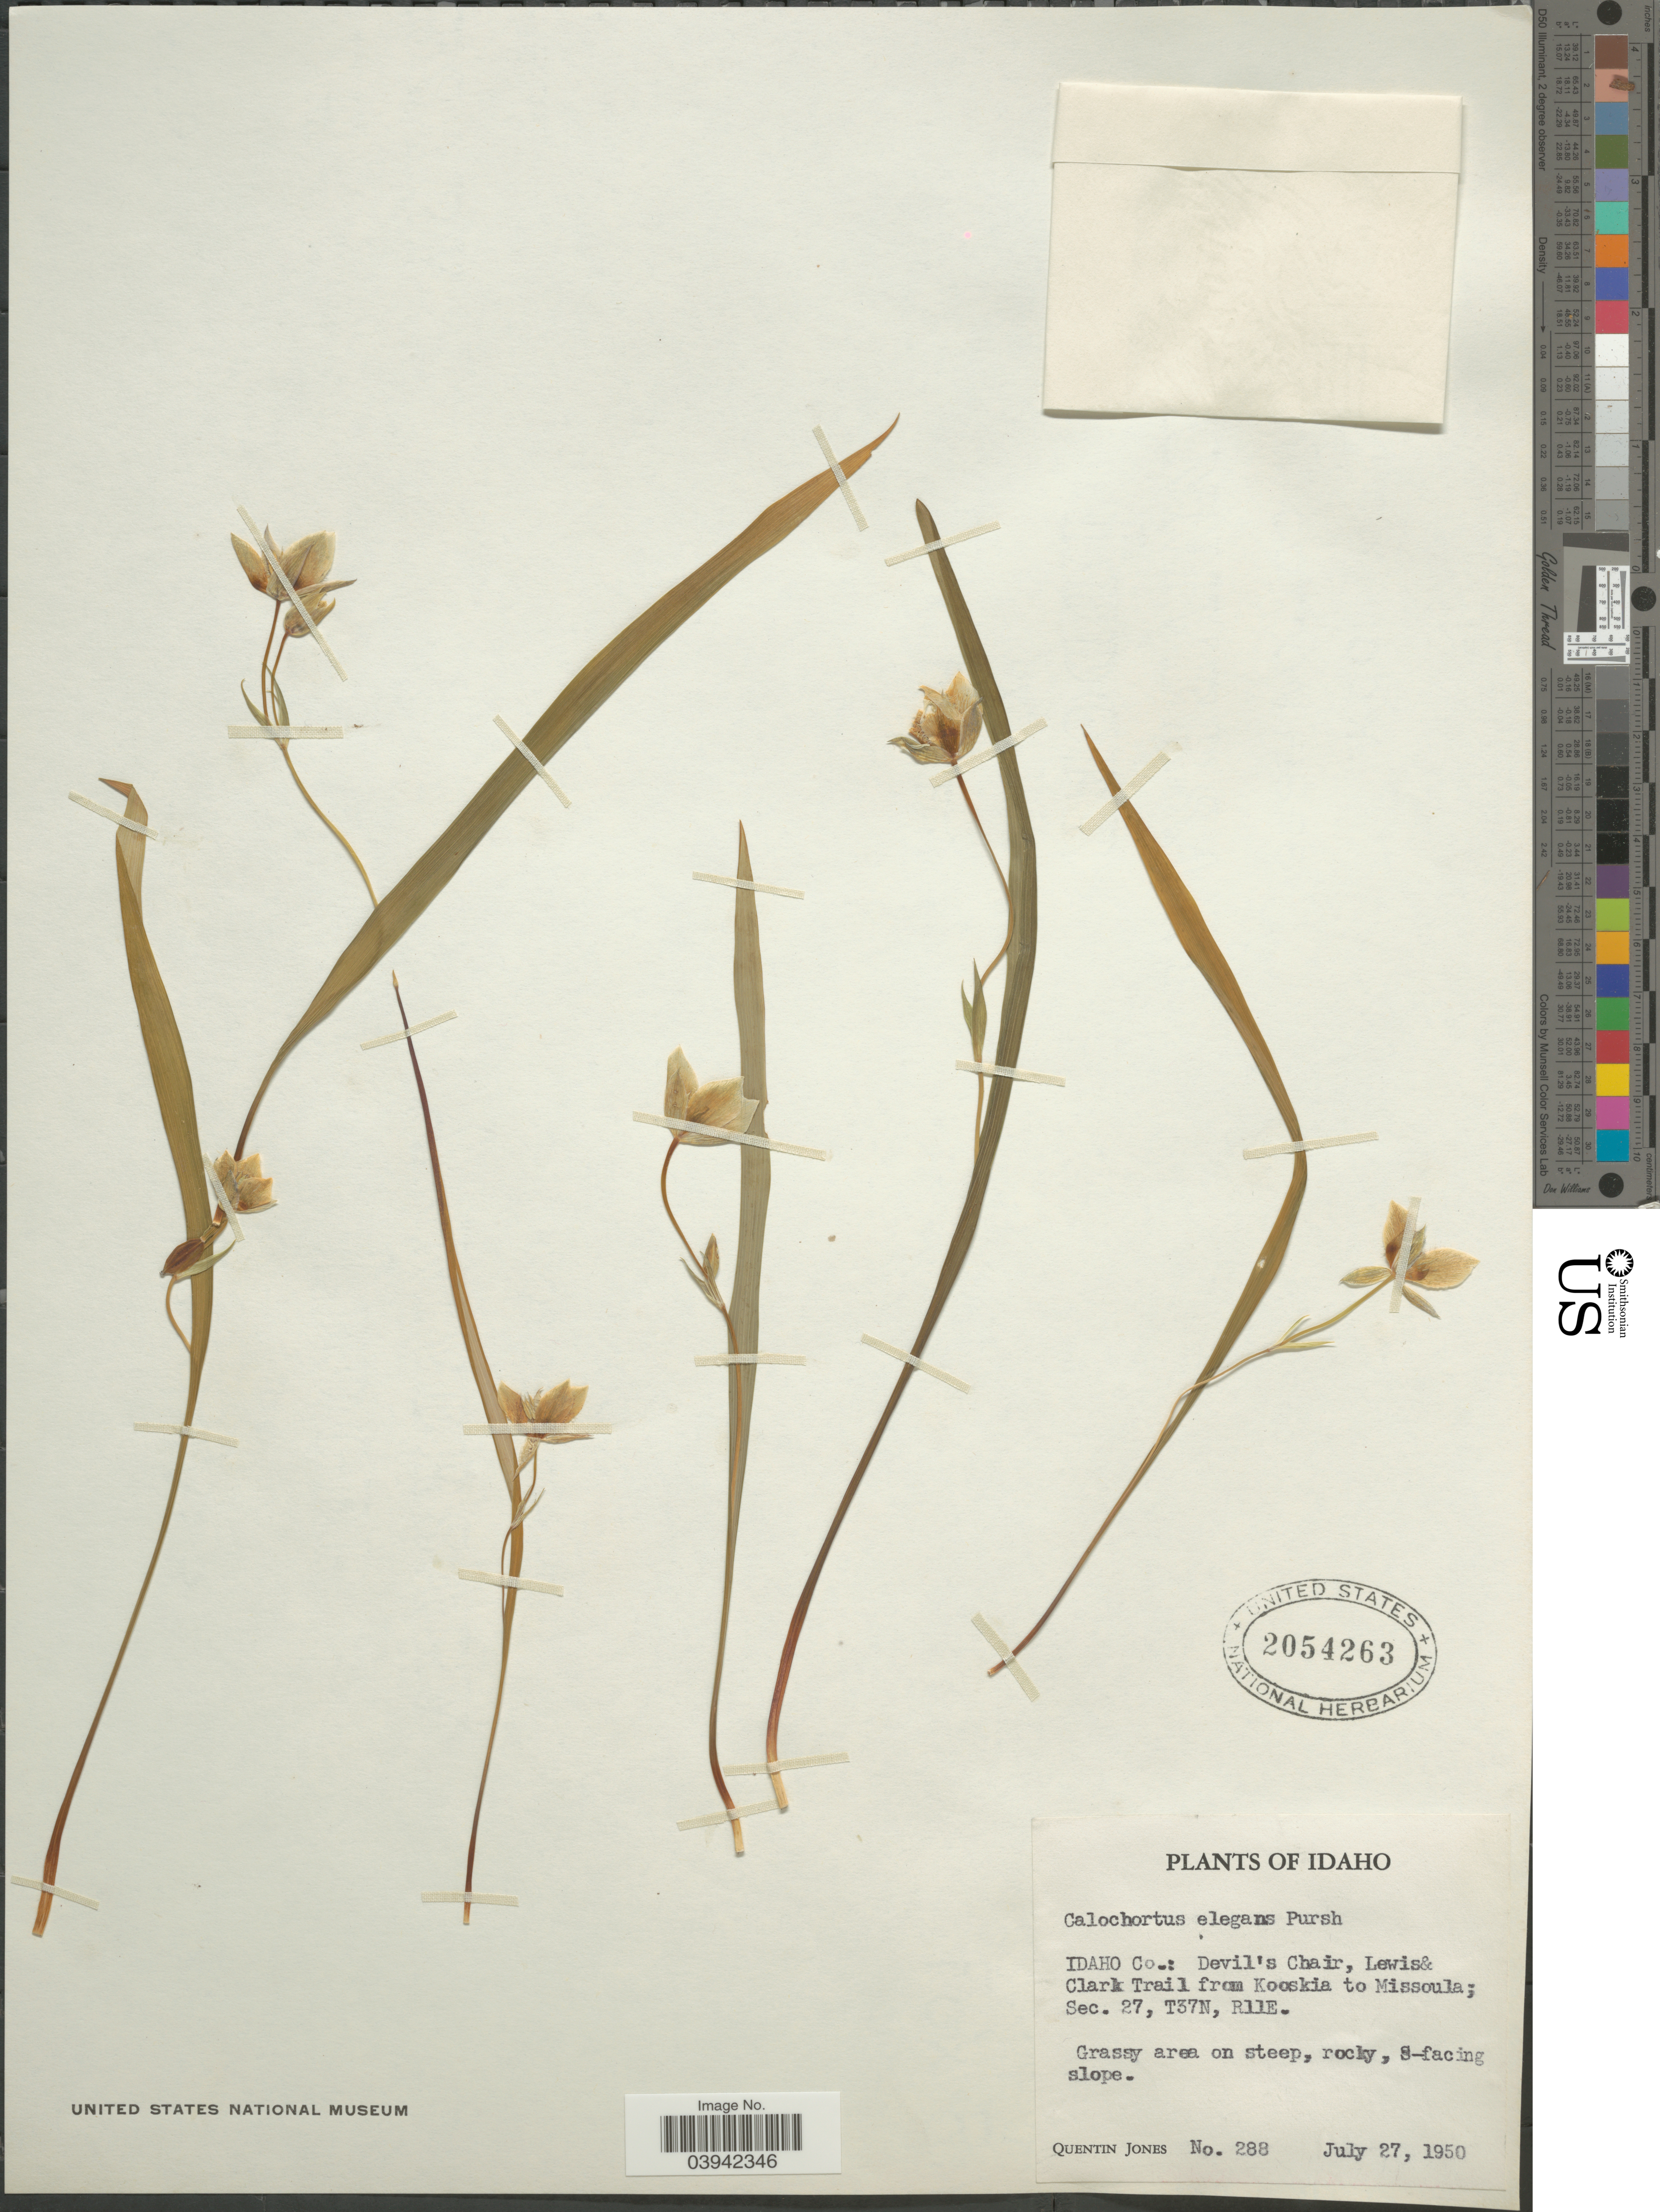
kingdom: Plantae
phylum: Tracheophyta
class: Liliopsida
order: Liliales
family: Liliaceae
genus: Calochortus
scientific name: Calochortus elegans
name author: Pursh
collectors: Q. Jones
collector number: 288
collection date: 1950-07-27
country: United States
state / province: Idaho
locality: Idaho Co.: Devil's Chair, Lewis& Clark Trail from Kooskia to Missoula; Sec. 27, T37N, R11E. Grassy area on steep, rocky, S-facing slope.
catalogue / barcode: US 2054263